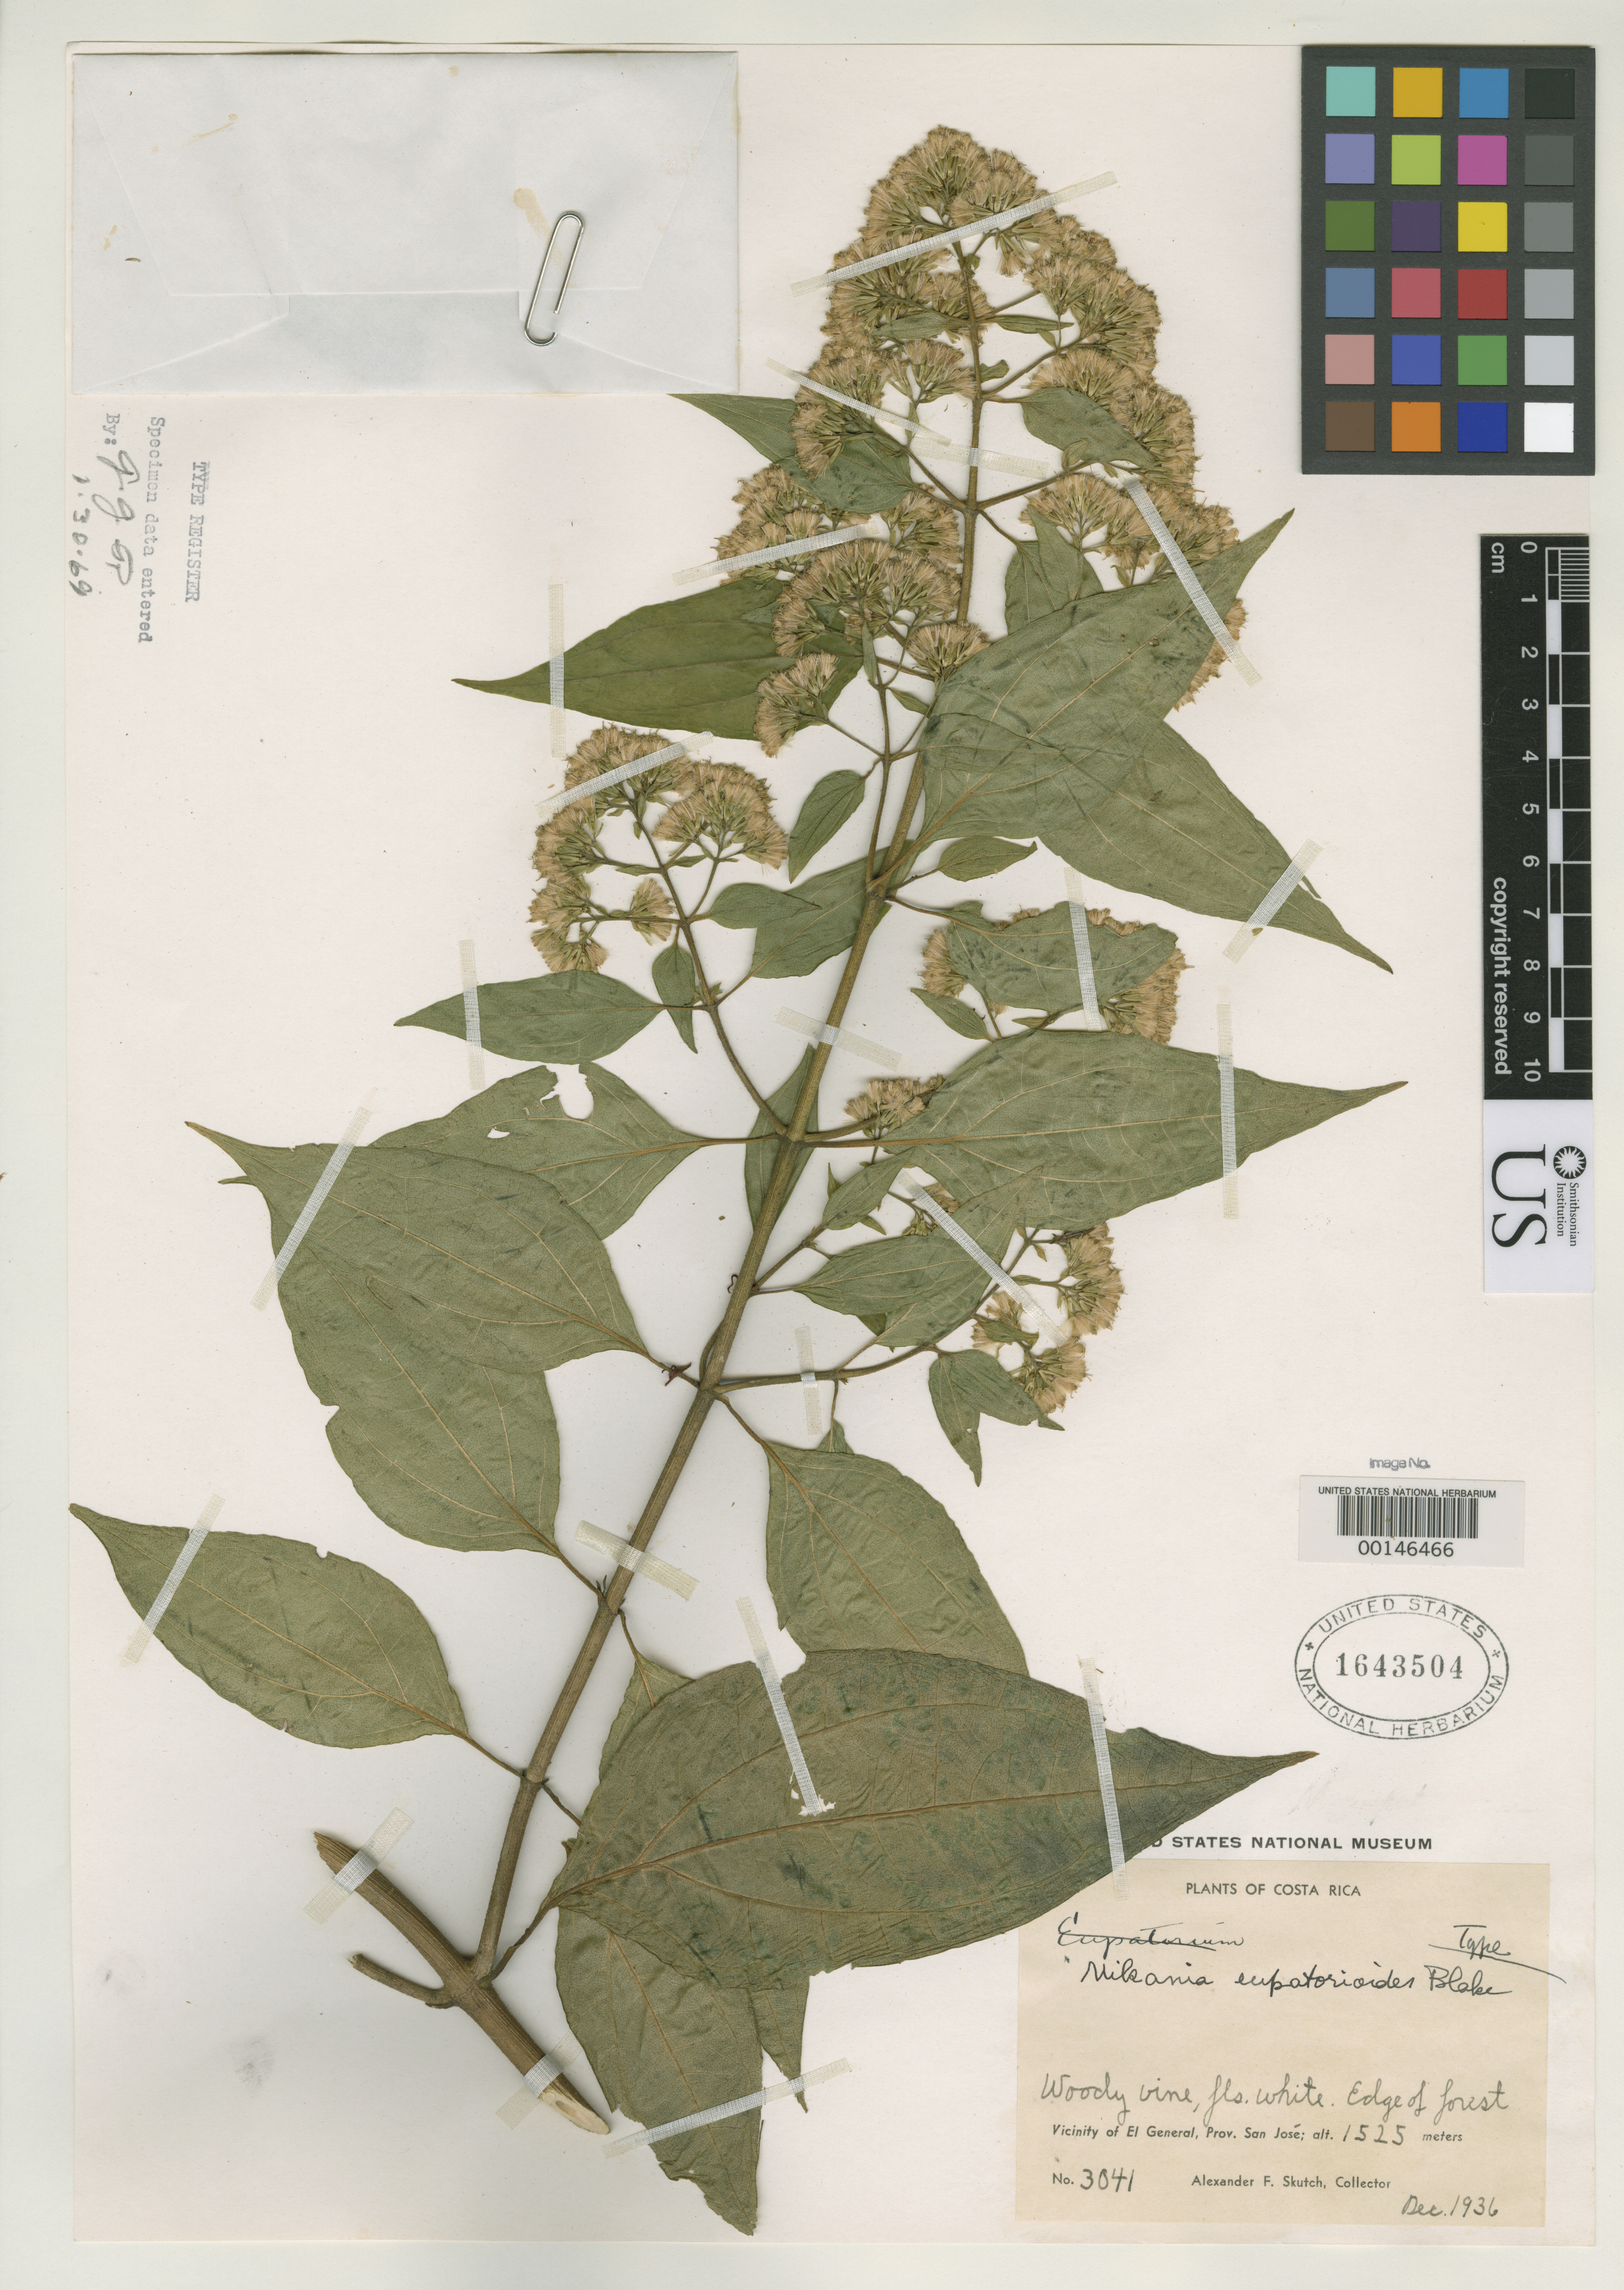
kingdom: Plantae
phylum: Tracheophyta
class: Magnoliopsida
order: Asterales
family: Asteraceae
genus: Mikania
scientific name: Mikania eupatorioides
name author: S.F. Blake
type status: Holotype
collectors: A. F. Skutch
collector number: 3041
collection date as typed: Dec 1936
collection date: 1936-12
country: Costa Rica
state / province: San José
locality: Vicinity of El General.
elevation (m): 1525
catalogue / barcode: US 1643504